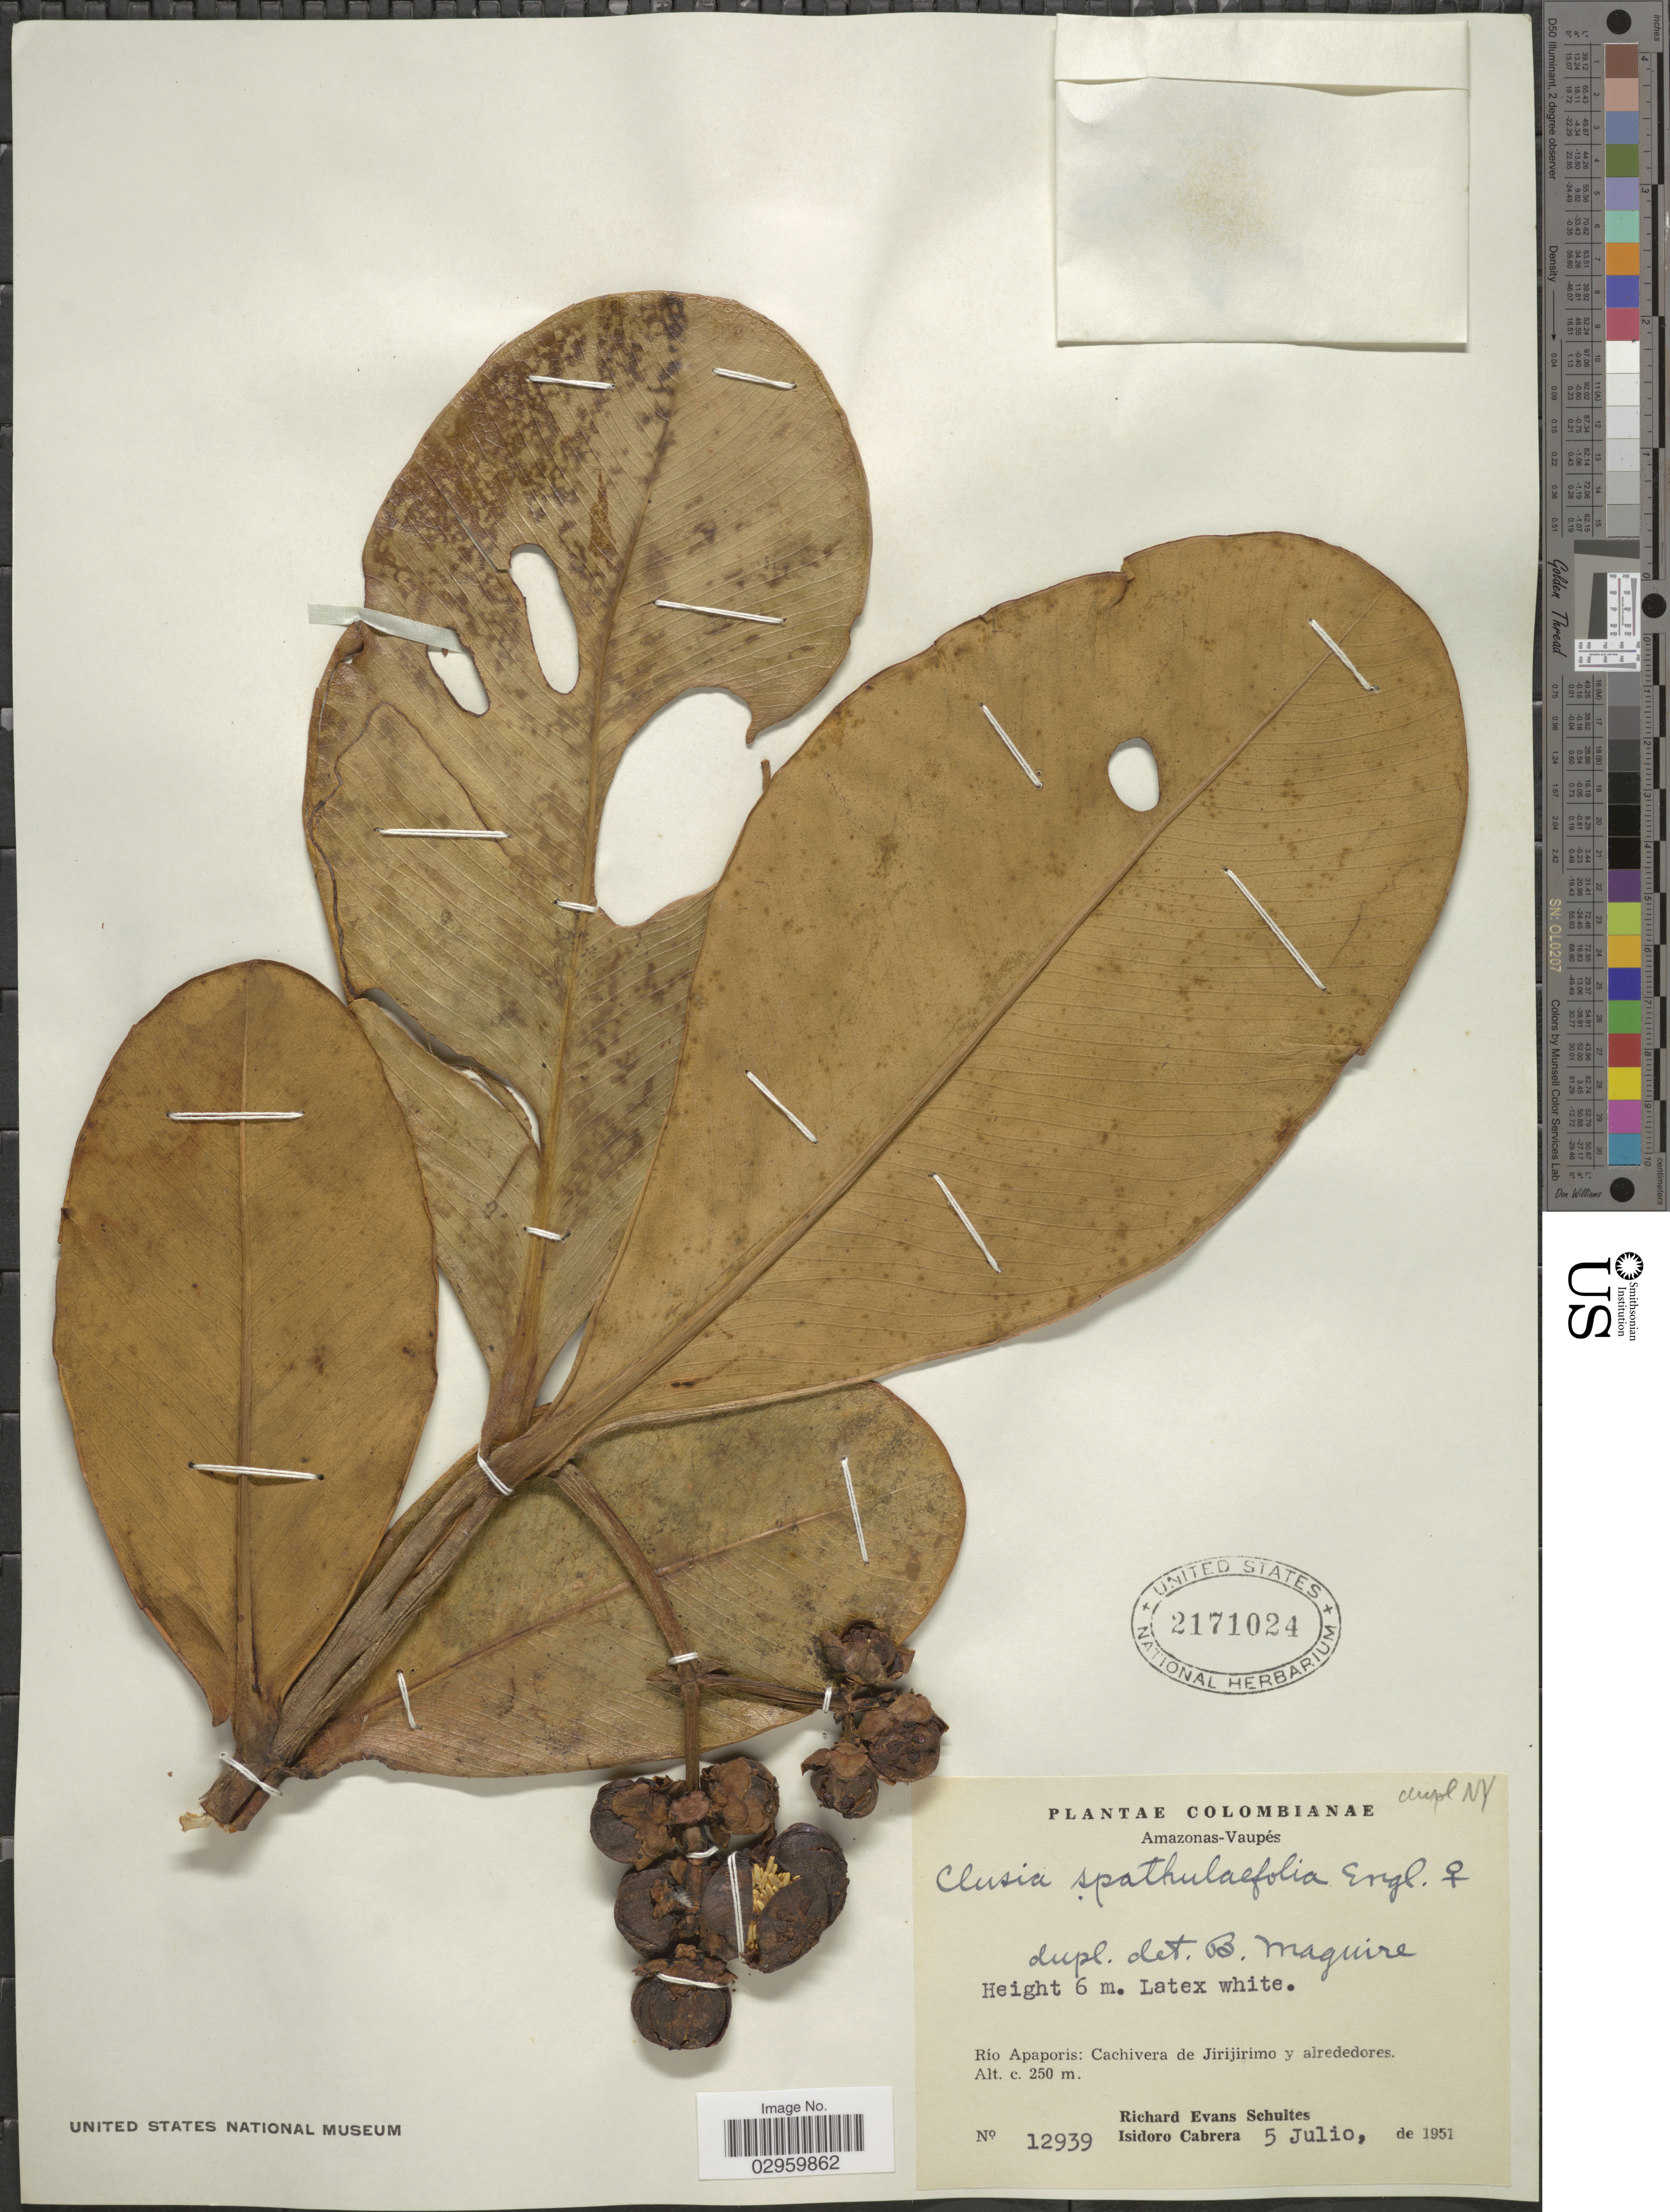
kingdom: Plantae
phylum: Tracheophyta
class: Magnoliopsida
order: Malpighiales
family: Clusiaceae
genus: Clusia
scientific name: Clusia spathulifolia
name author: Engl.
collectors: R. E. Schultes & I. Cabrera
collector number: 12939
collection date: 1951-07-05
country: Colombia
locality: Amazonas-Vaupés, Río Apaporis: Cachivera de Jirijirimo y alrededores.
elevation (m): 250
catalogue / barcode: US 2171024